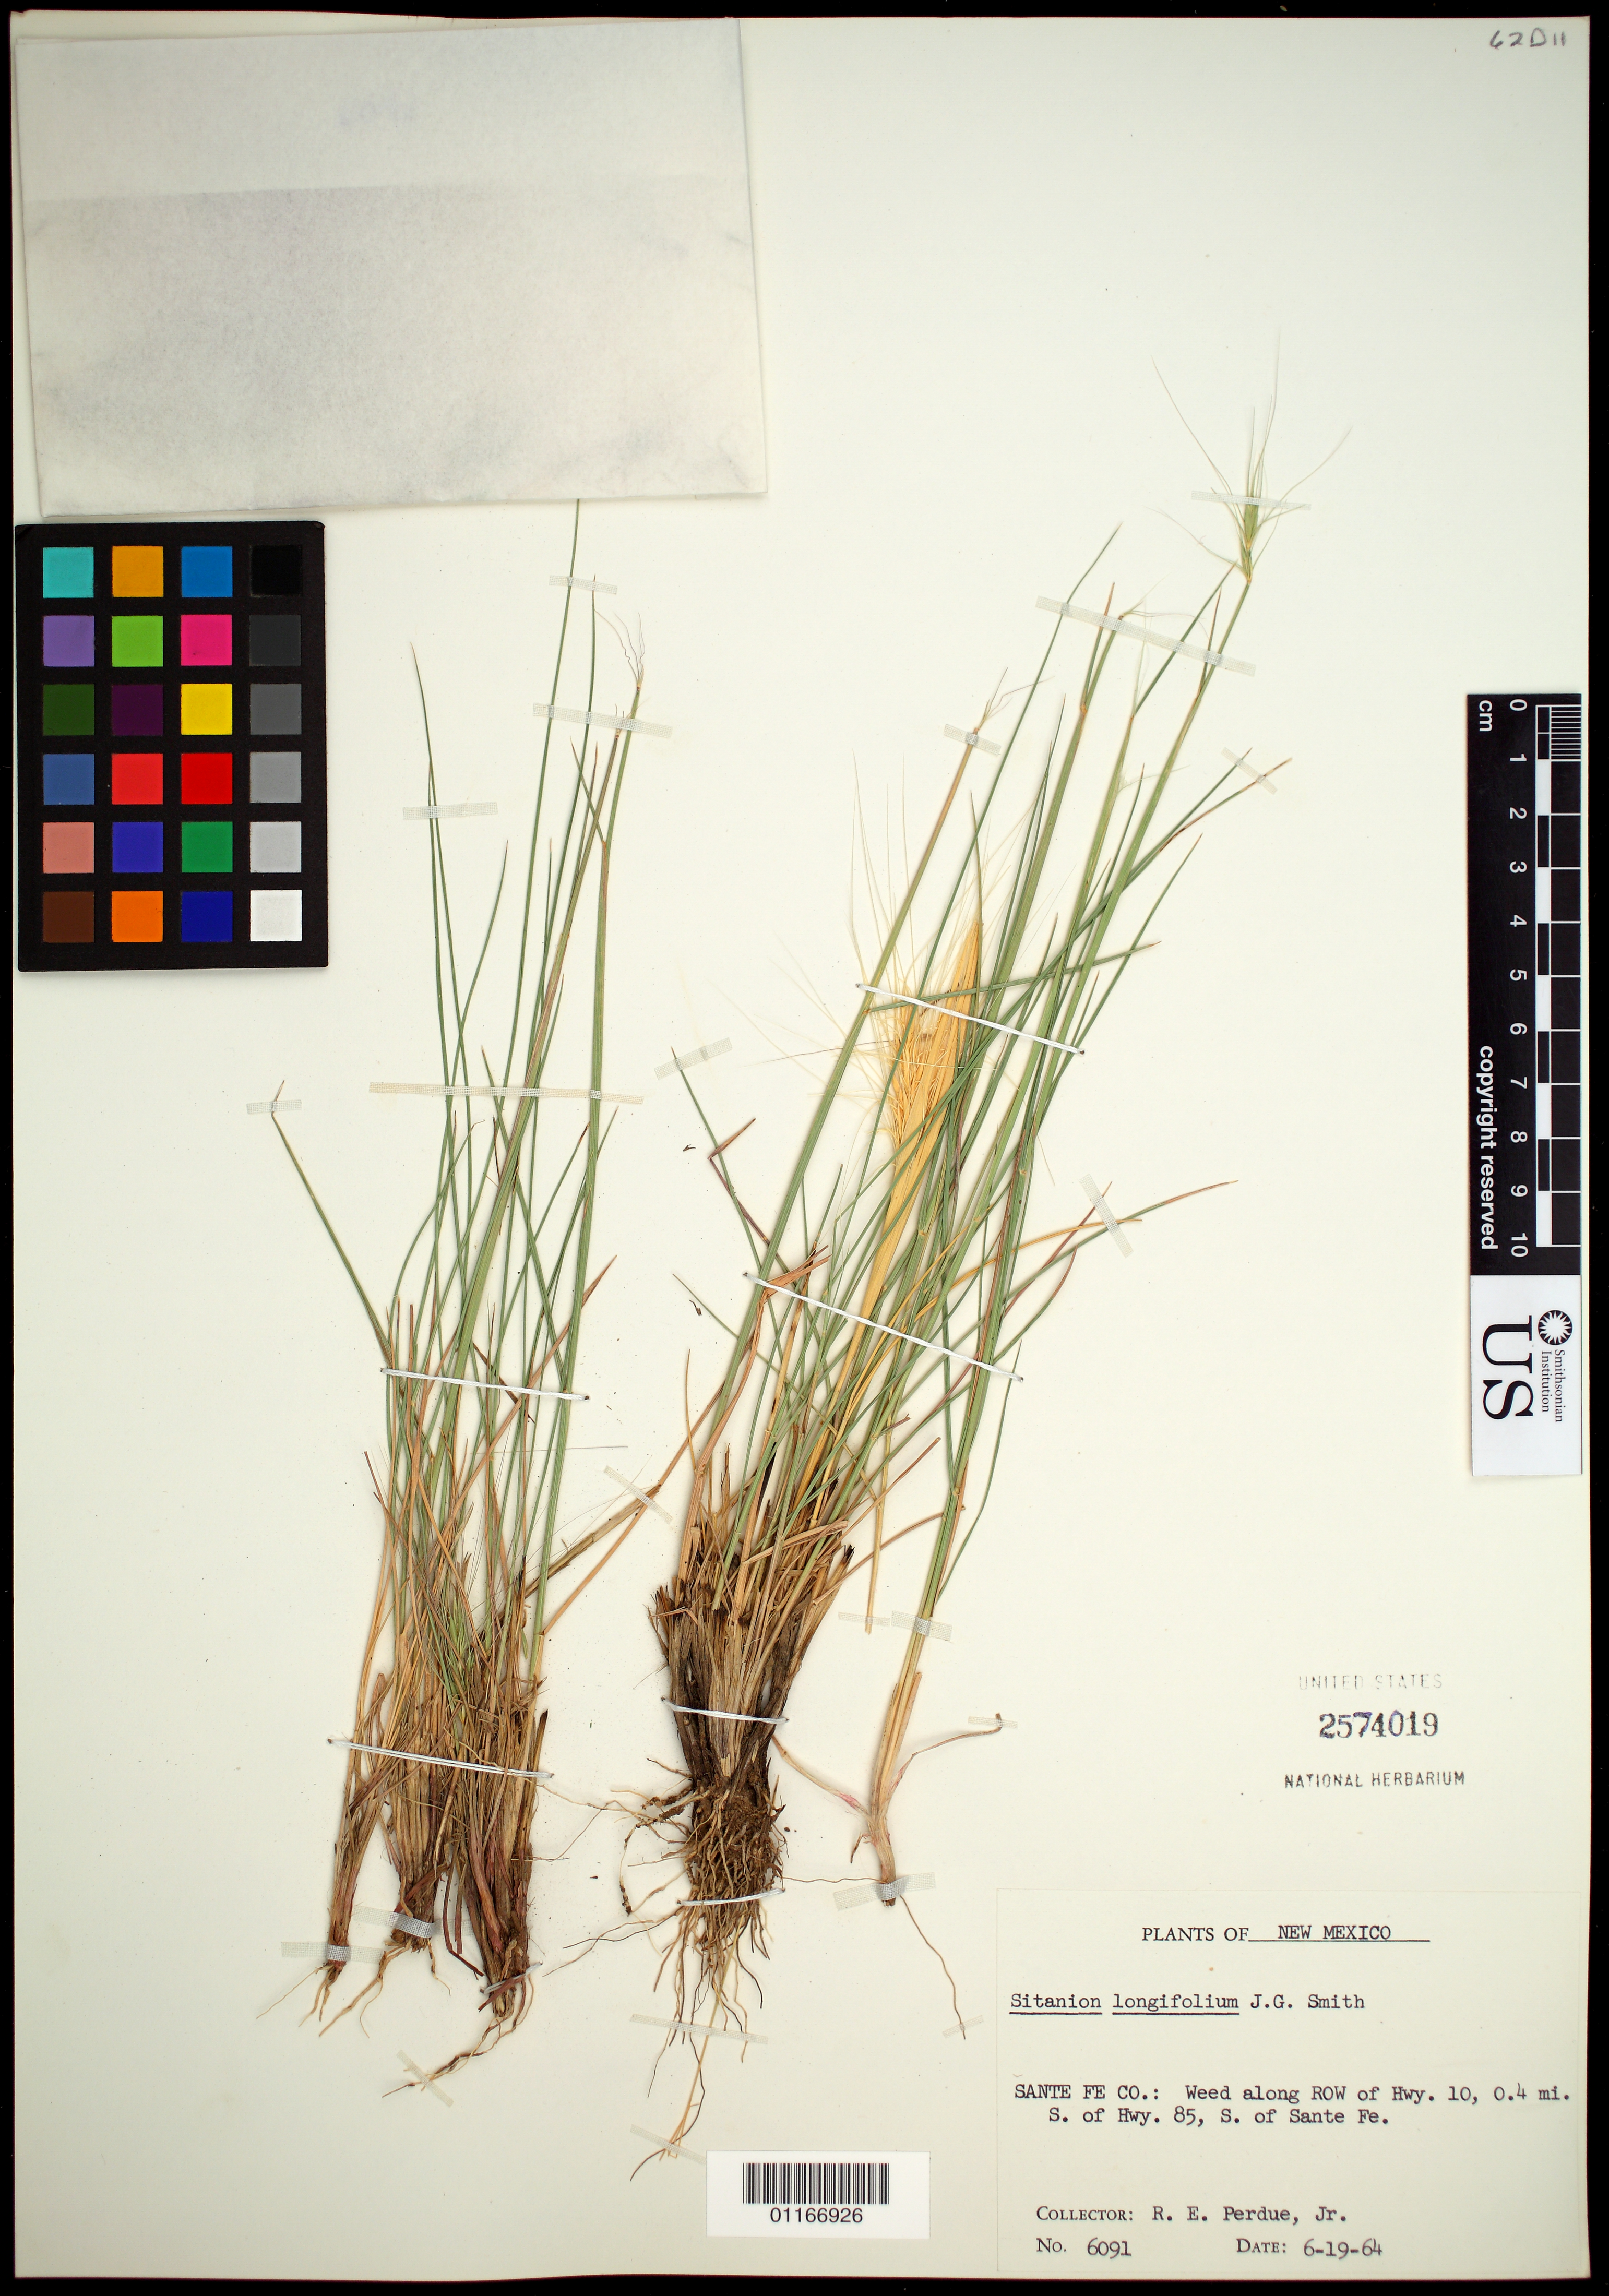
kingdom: Plantae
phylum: Tracheophyta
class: Liliopsida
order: Poales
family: Poaceae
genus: Elymus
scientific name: Elymus elymoides subsp. brevifolius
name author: (J.G. Sm.) Barkworth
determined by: Poaceae Reorganization Project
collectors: R. E. Perdue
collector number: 6091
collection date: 1964-06-19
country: United States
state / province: New Mexico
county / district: Santa Fe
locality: Weed along ROW of Highway 10, 0.4 miles south of Highway 85, South of Sante Fe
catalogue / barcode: US 2574019